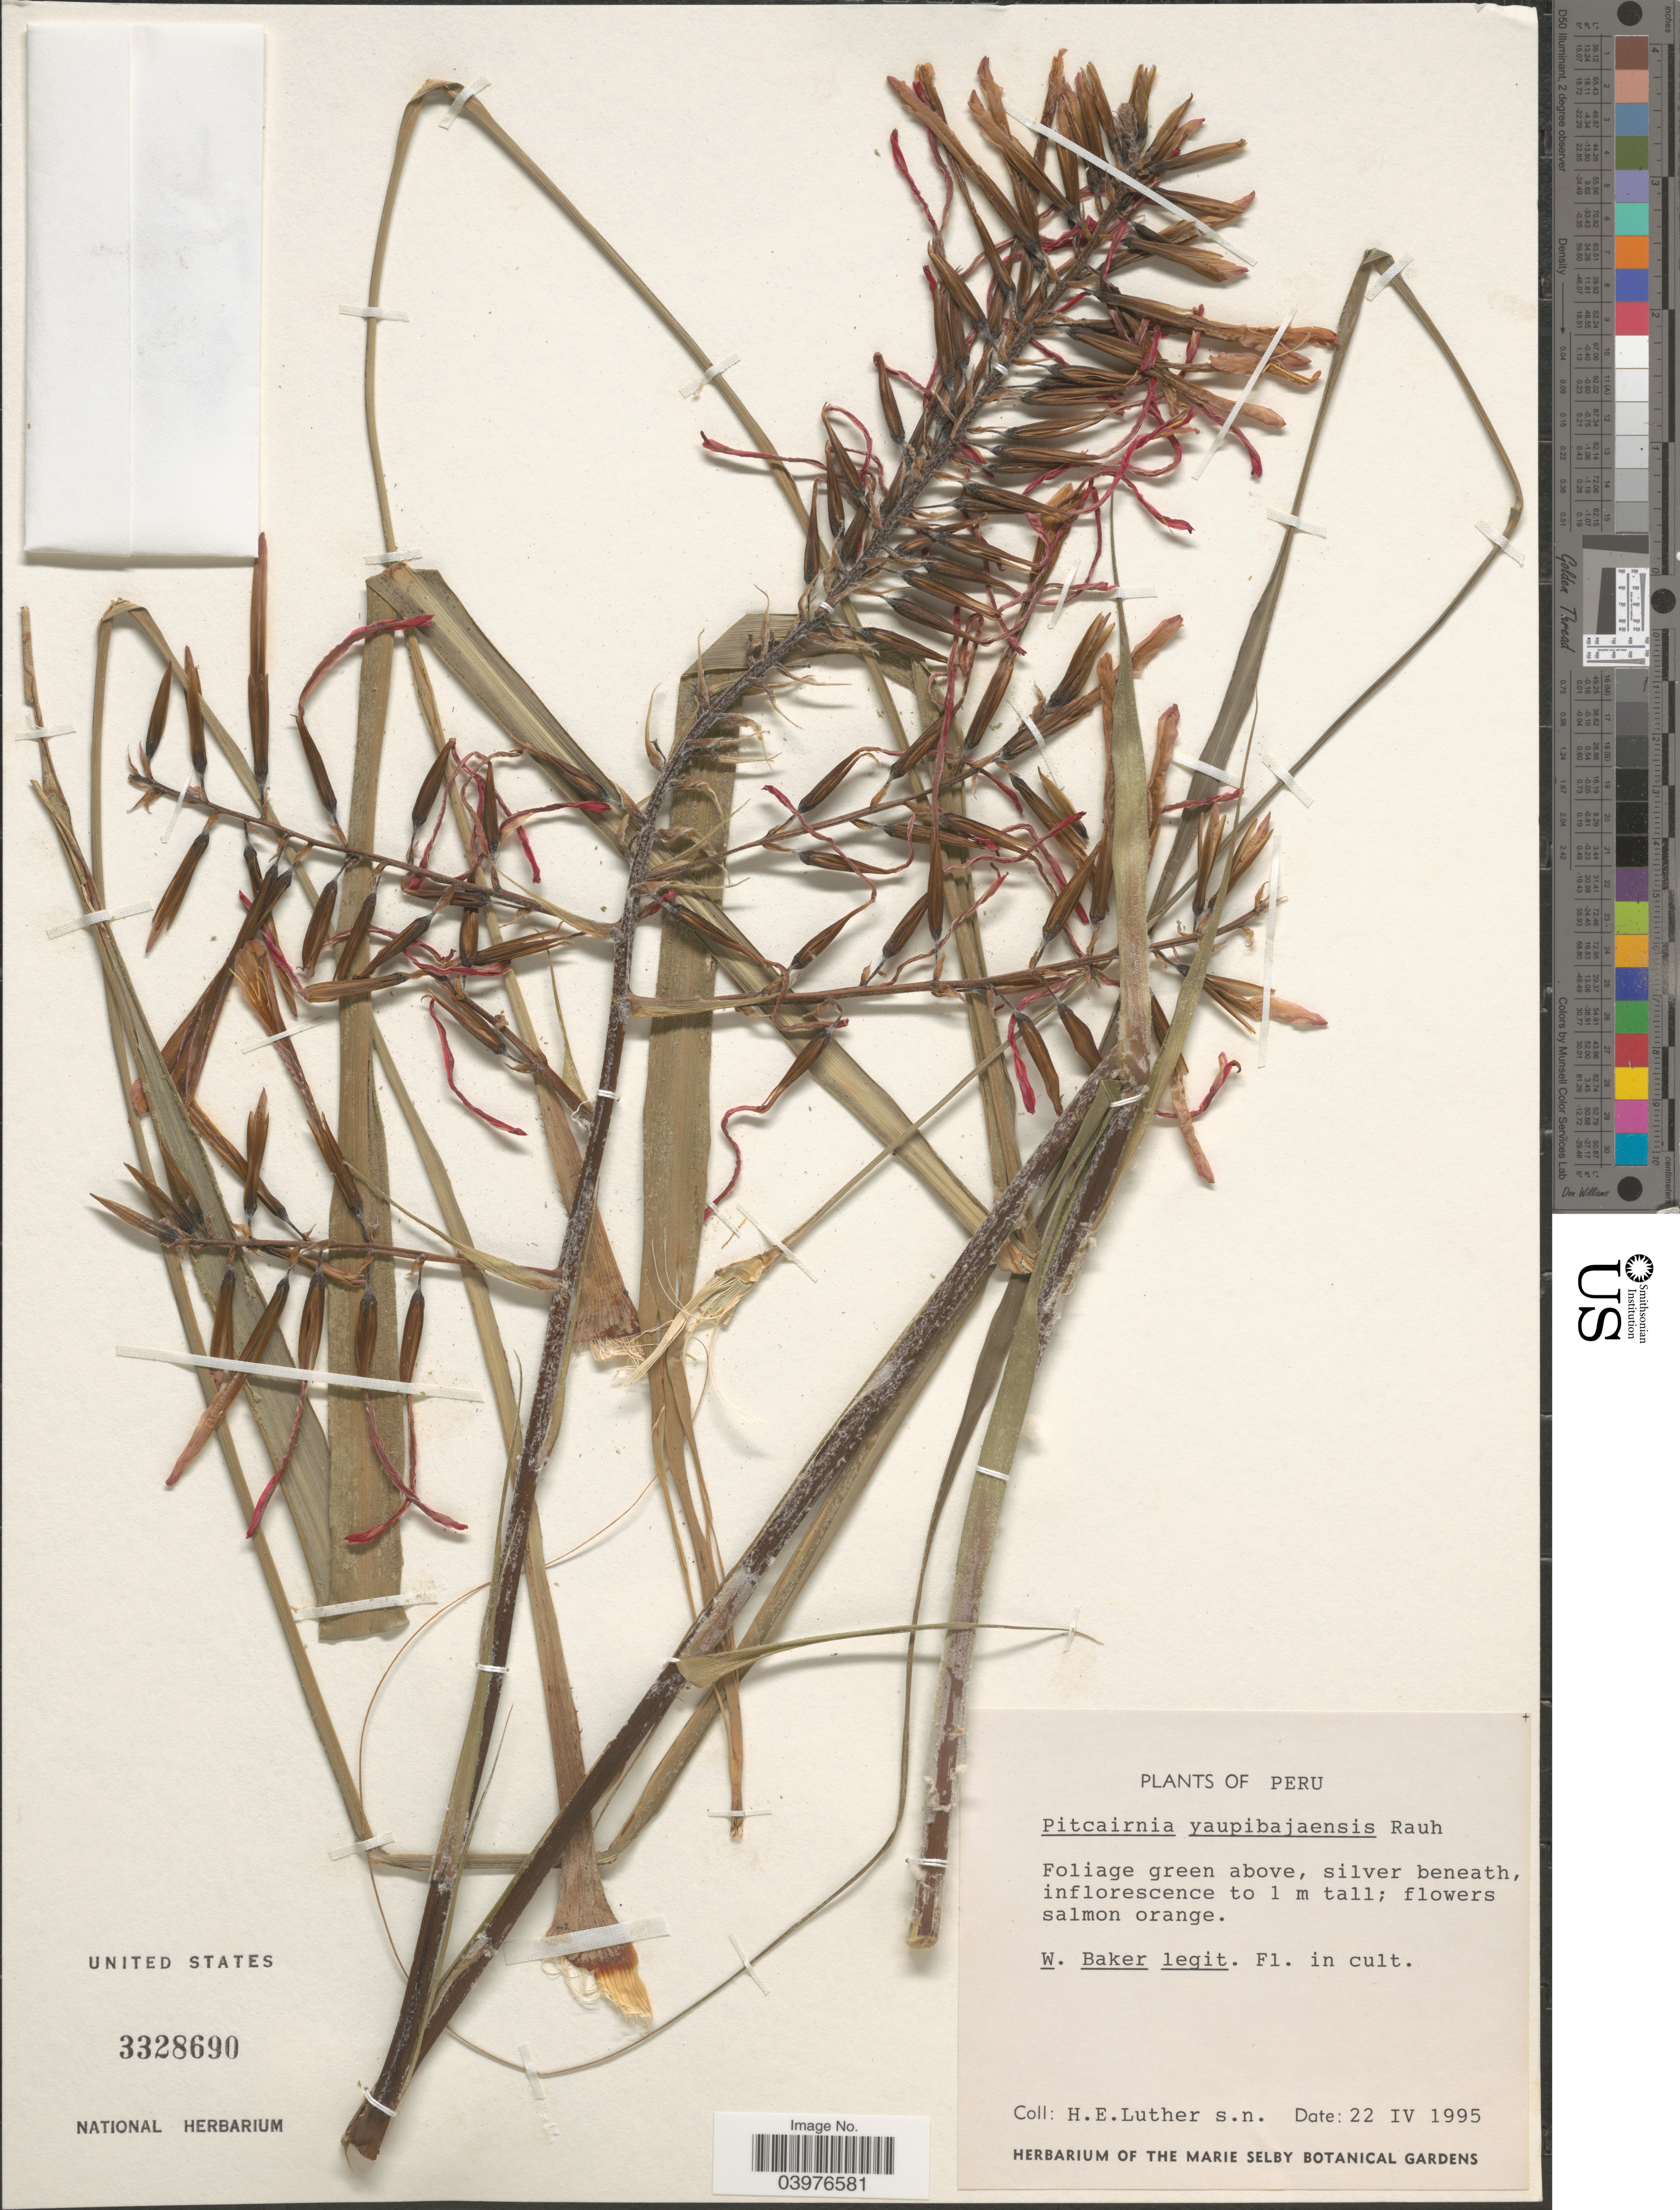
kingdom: Plantae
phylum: Tracheophyta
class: Liliopsida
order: Poales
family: Bromeliaceae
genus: Pitcairnia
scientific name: Pitcairnia yaupi-bajaensis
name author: Rauh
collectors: H. A. Baker & Hans E. Luther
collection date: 1995-04-22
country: Peru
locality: The Marie Selby Botanical Gardens. [unsure placement]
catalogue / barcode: US 3328690